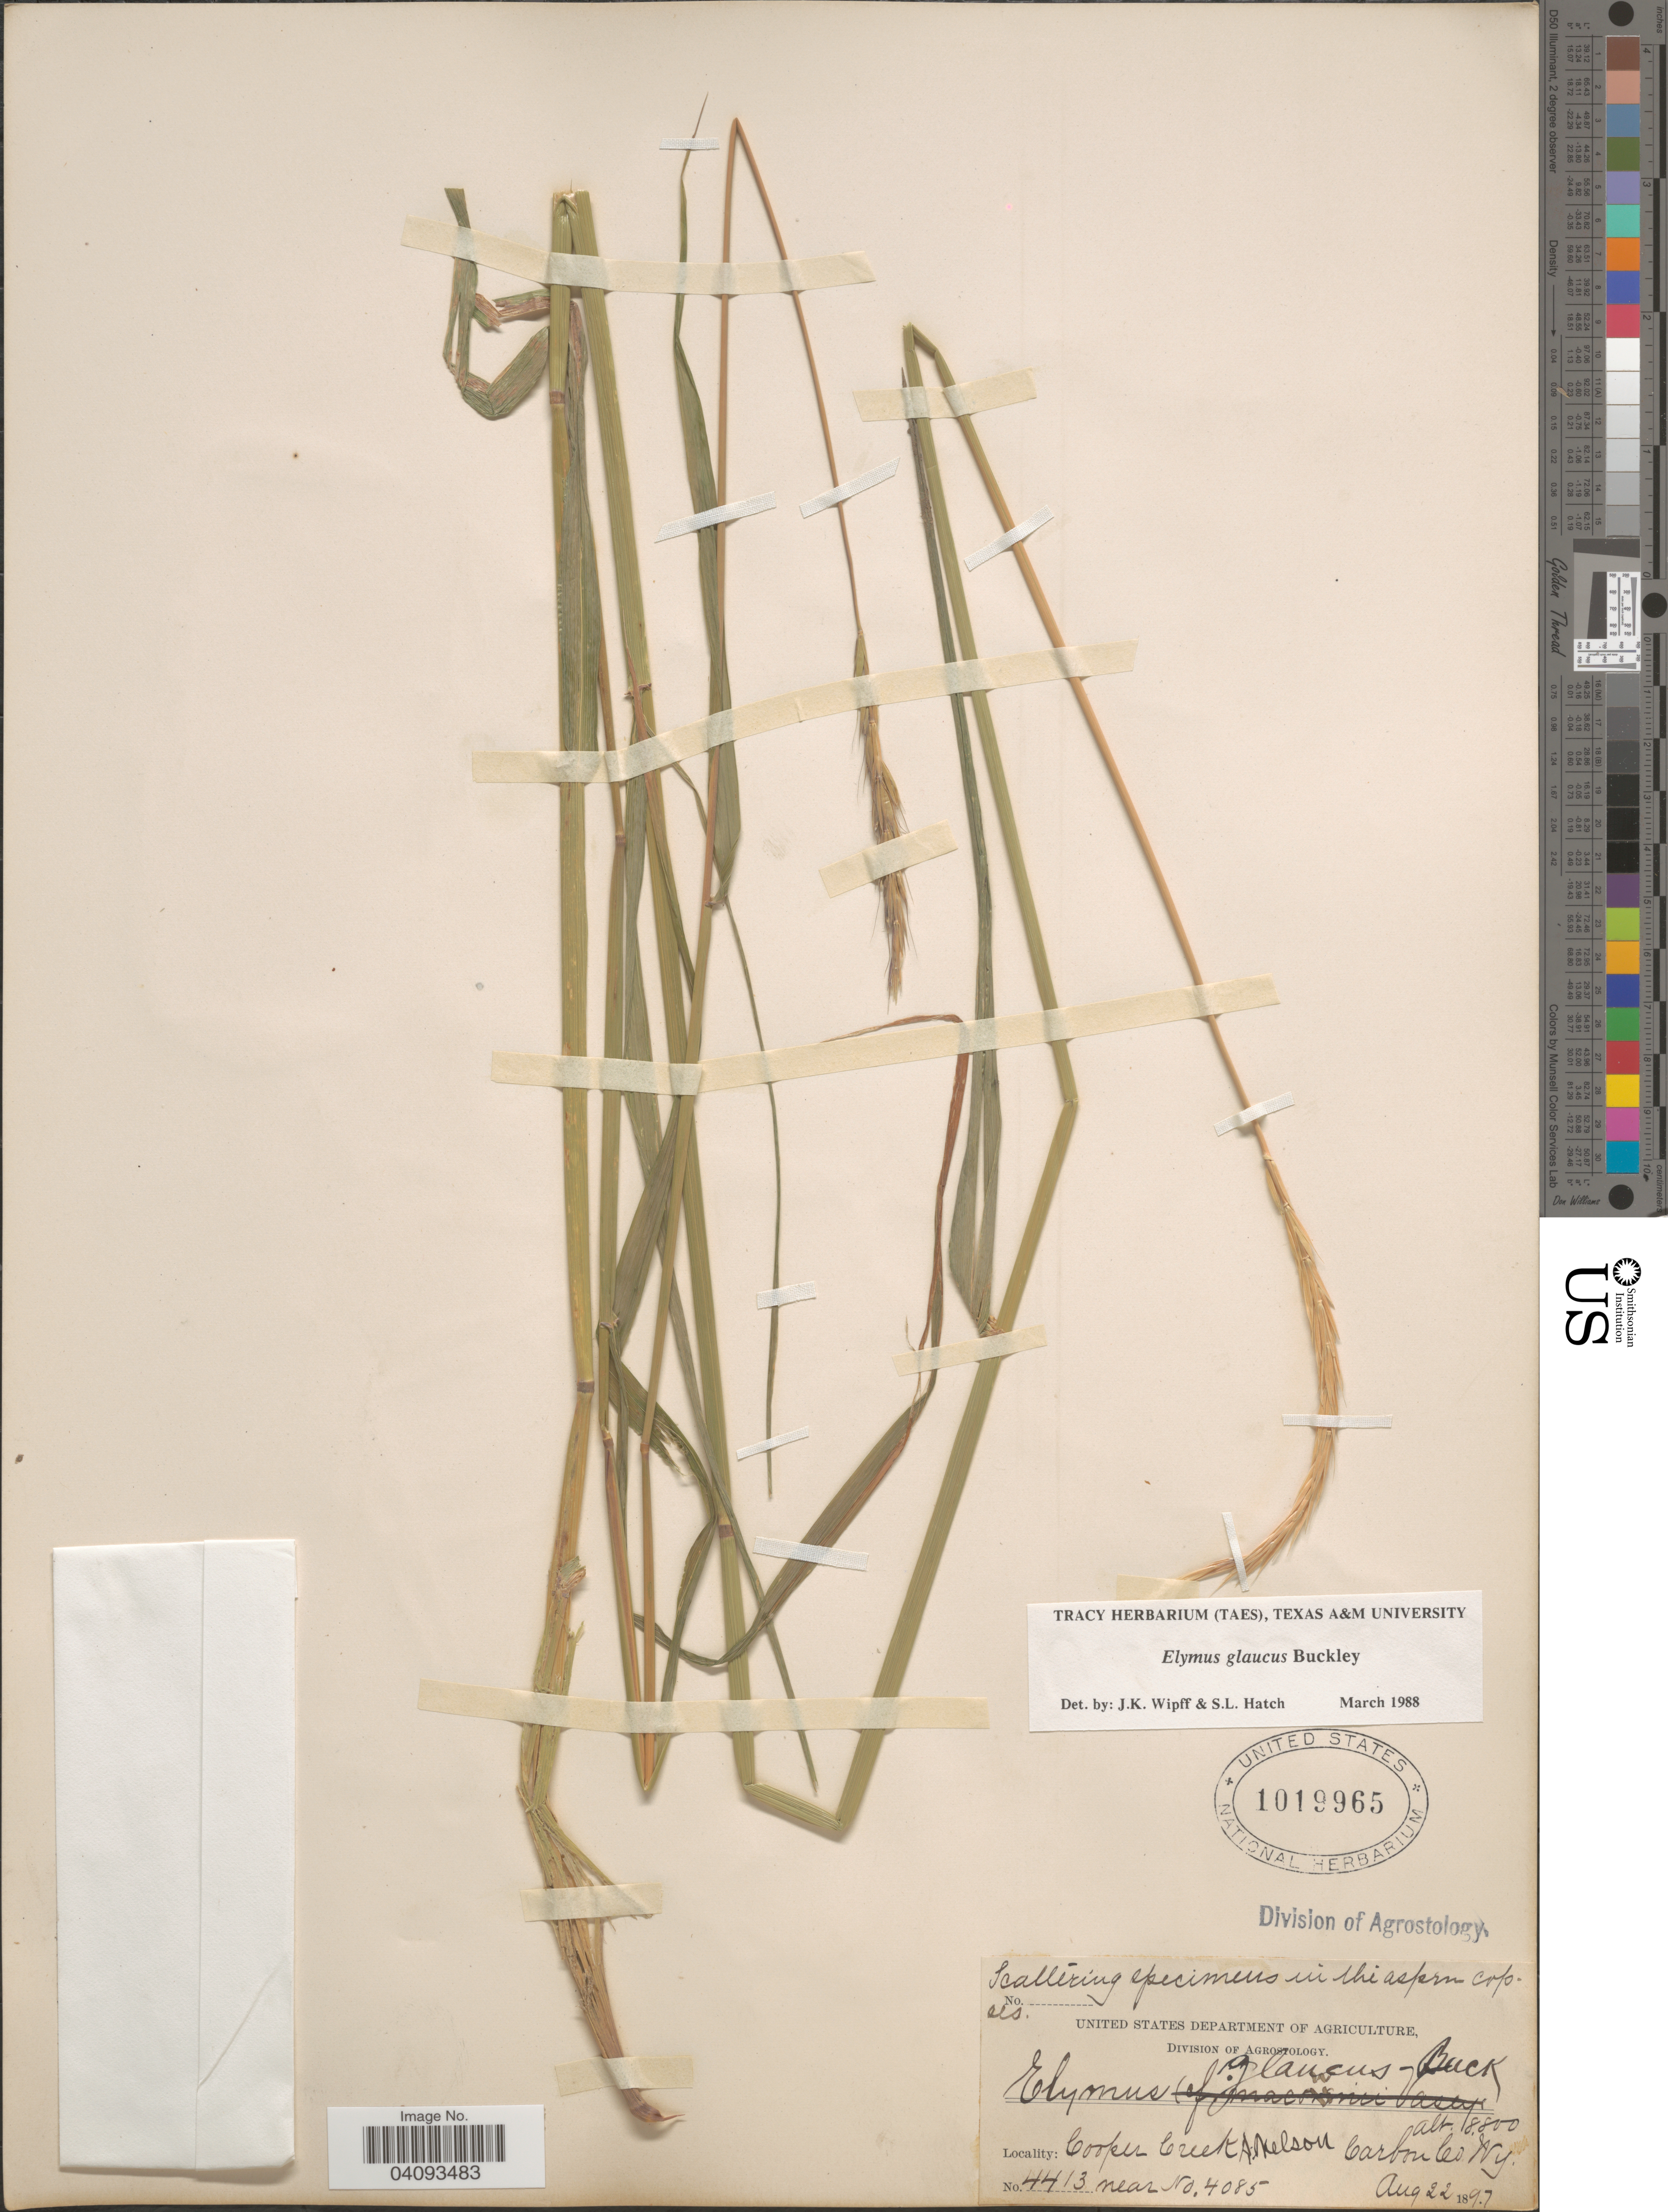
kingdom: Plantae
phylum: Tracheophyta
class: Liliopsida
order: Poales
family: Poaceae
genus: Elymus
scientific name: Elymus glaucus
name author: Buckley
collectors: A. Nelson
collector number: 4413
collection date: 1897-08-22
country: United States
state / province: Wyoming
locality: Cooper Creek. Carbon Co.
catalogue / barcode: US 1019965